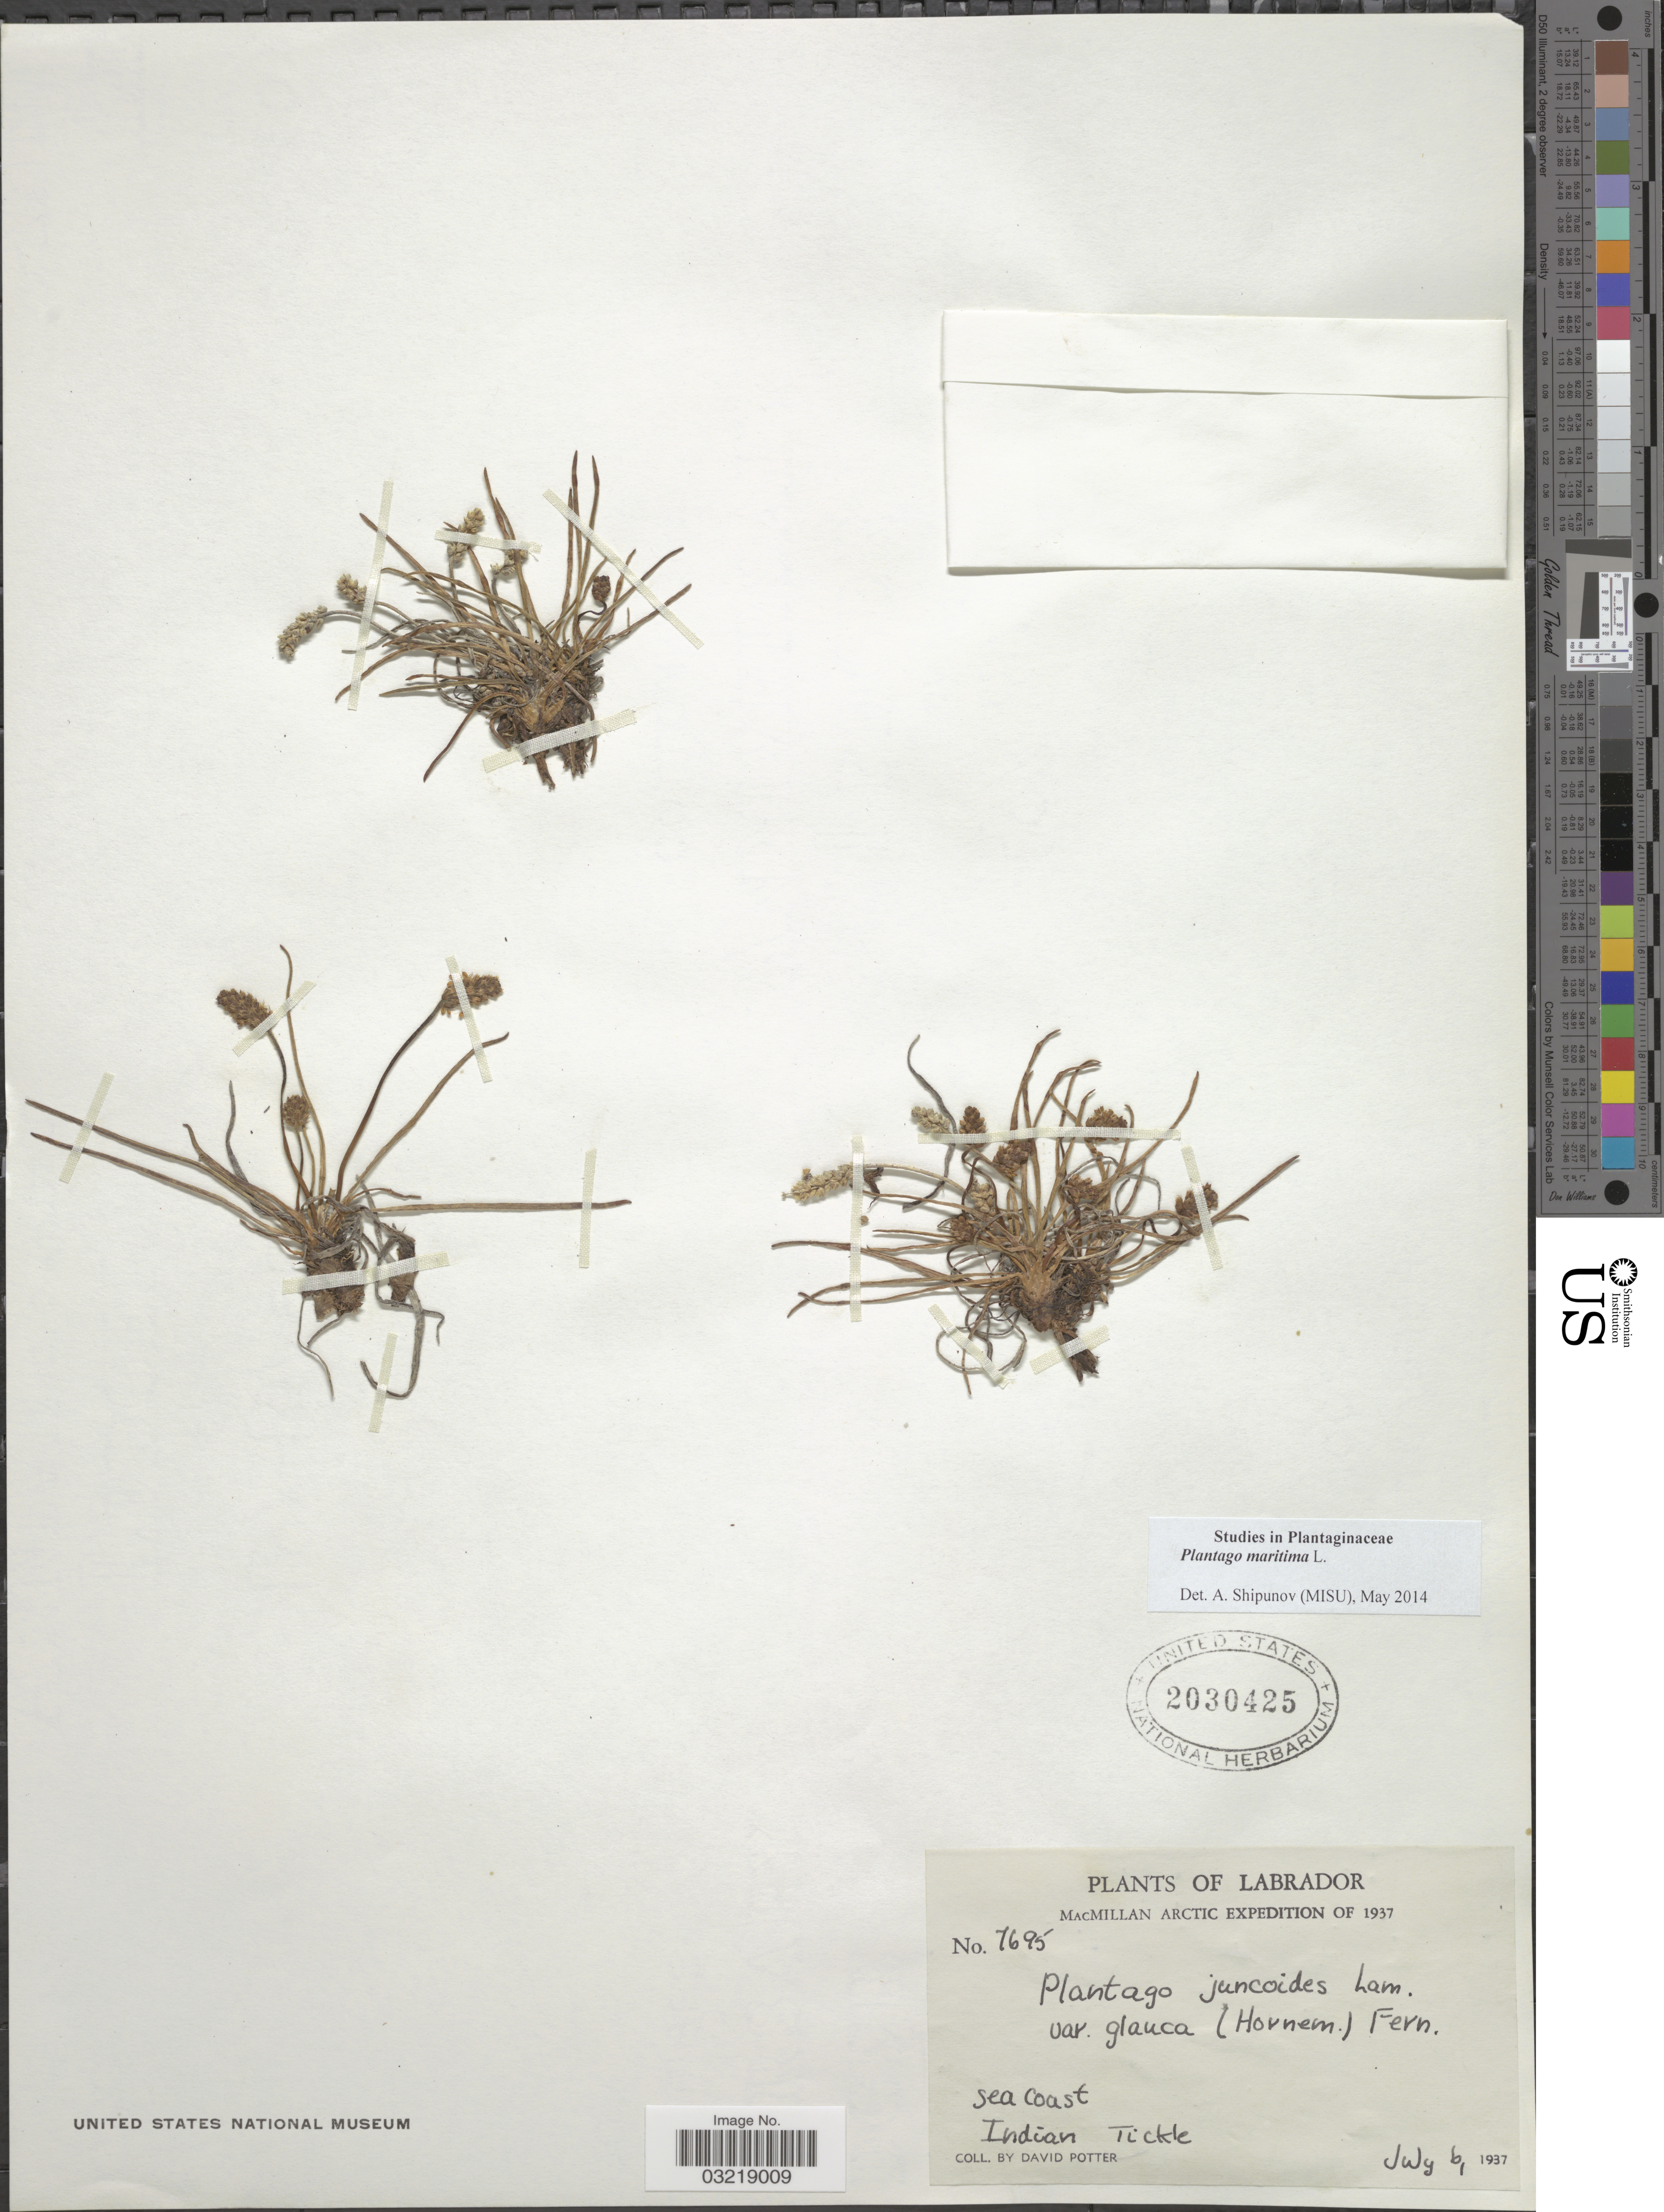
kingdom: Plantae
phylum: Tracheophyta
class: Magnoliopsida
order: Lamiales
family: Plantaginaceae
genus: Plantago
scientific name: Plantago maritima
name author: L.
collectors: D. Potter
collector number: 7695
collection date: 1937-07-06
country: Canada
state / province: Newfoundland and Labrador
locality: Labrador. Sea Coast. Indian Tickle.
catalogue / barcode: US 2030425